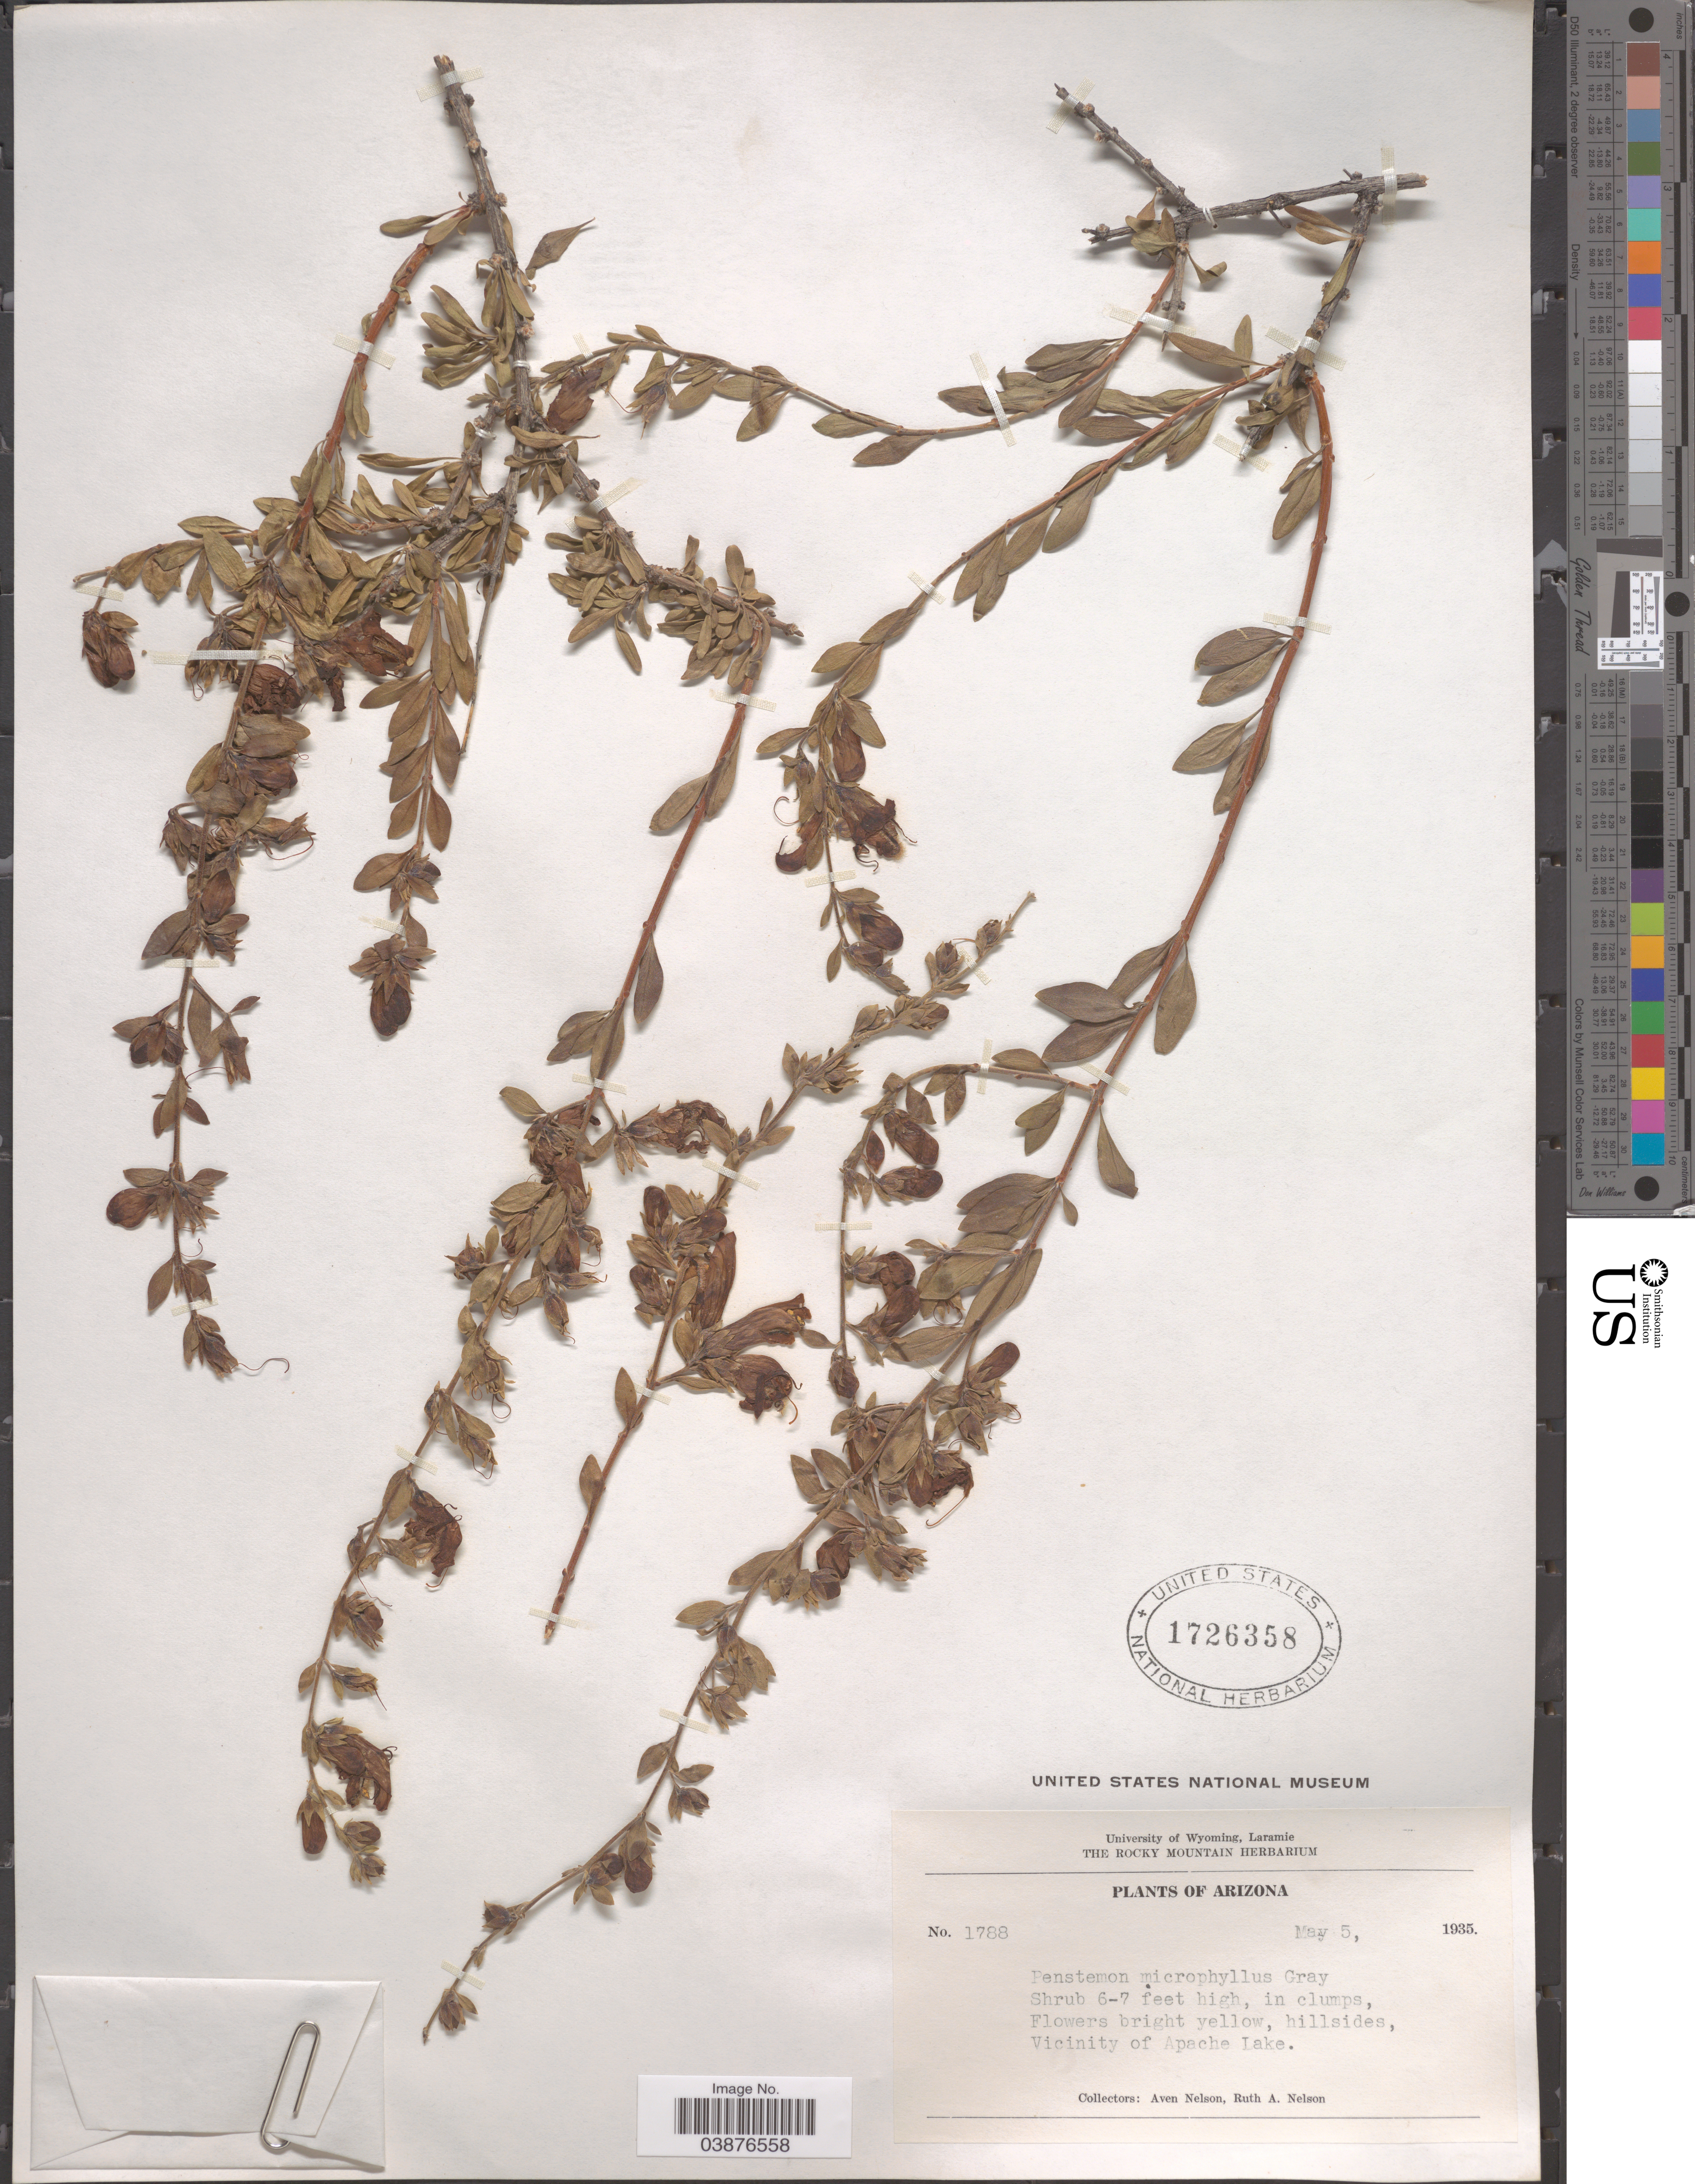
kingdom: Plantae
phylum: Tracheophyta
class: Magnoliopsida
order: Lamiales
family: Plantaginaceae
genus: Penstemon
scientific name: Penstemon microphyllus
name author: A. Gray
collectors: A. Nelson & R. A. Nelson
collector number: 1788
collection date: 1935-05-05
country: United States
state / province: Arizona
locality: Hillsides, Vicinity of Apache Lake.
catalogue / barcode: US 1726358